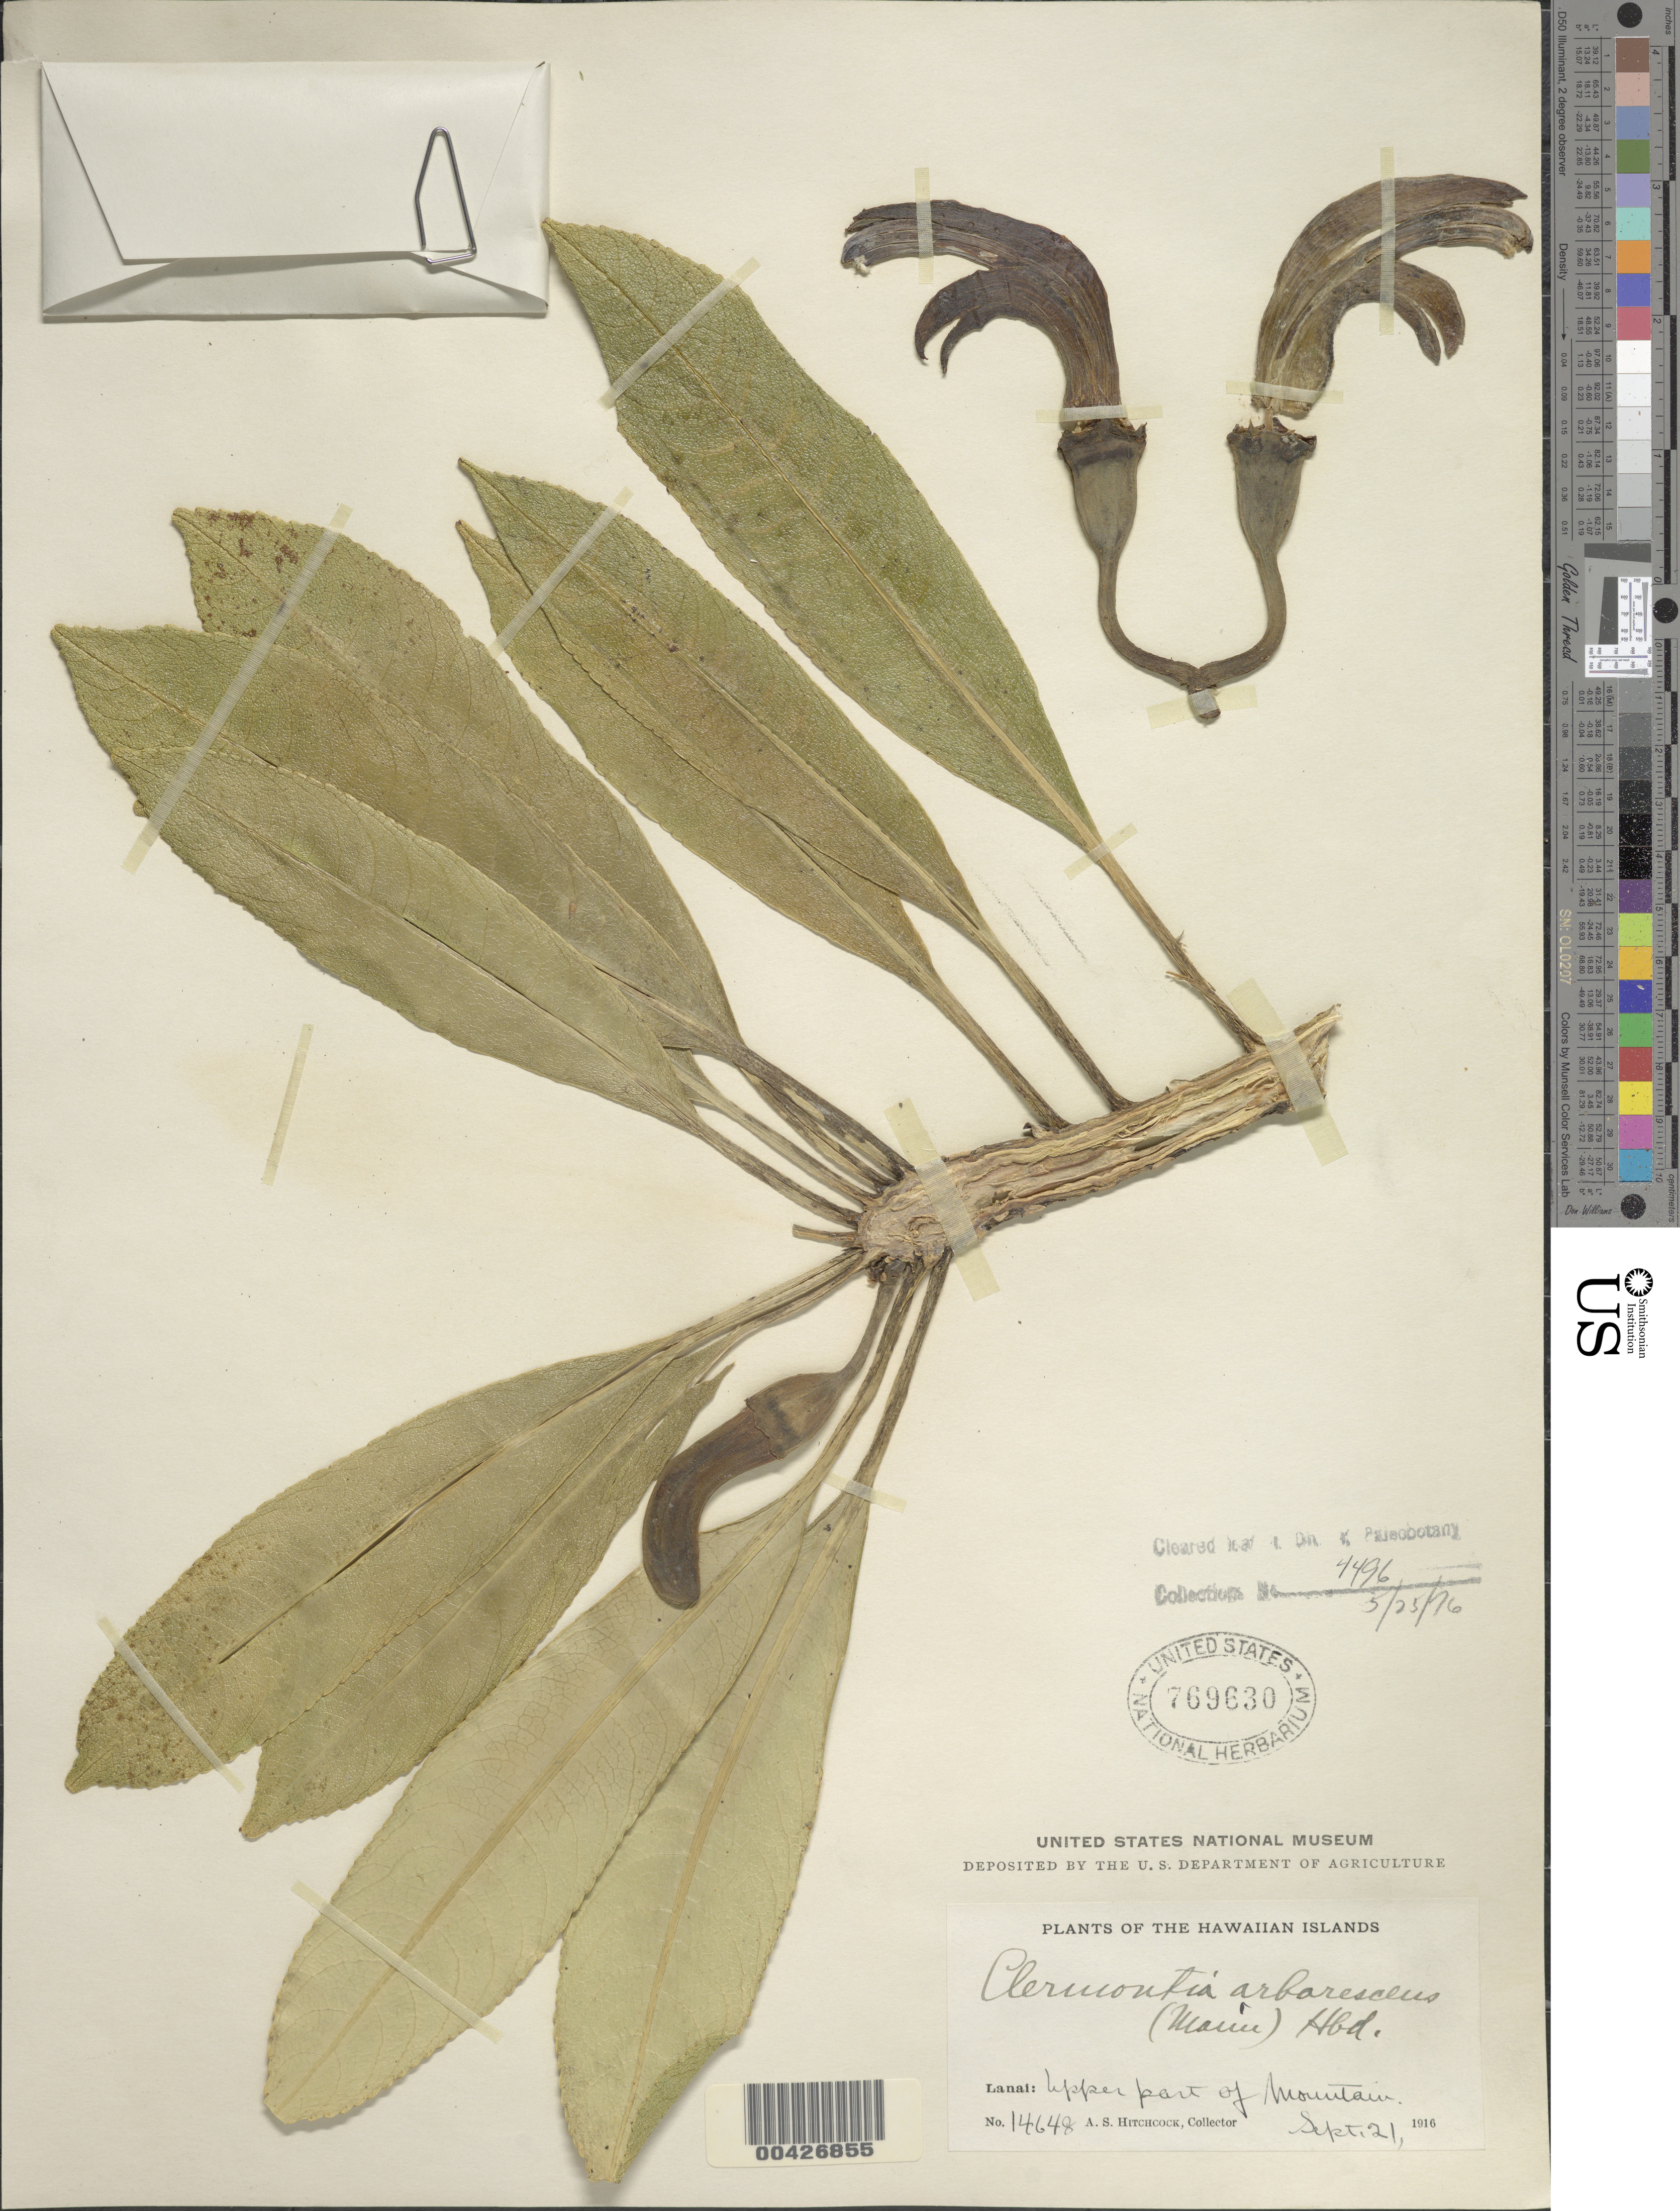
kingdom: Plantae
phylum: Tracheophyta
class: Magnoliopsida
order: Asterales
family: Campanulaceae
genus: Clermontia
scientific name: Clermontia arborescens subsp. waikoluensis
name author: (H. St. John) Lammers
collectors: A. S. Hitchcock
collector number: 14648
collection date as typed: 21 Sep 1916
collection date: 1916-09-21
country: United States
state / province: Hawaii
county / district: Maui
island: Lana'i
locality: Upper part of mountain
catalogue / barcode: US 769630